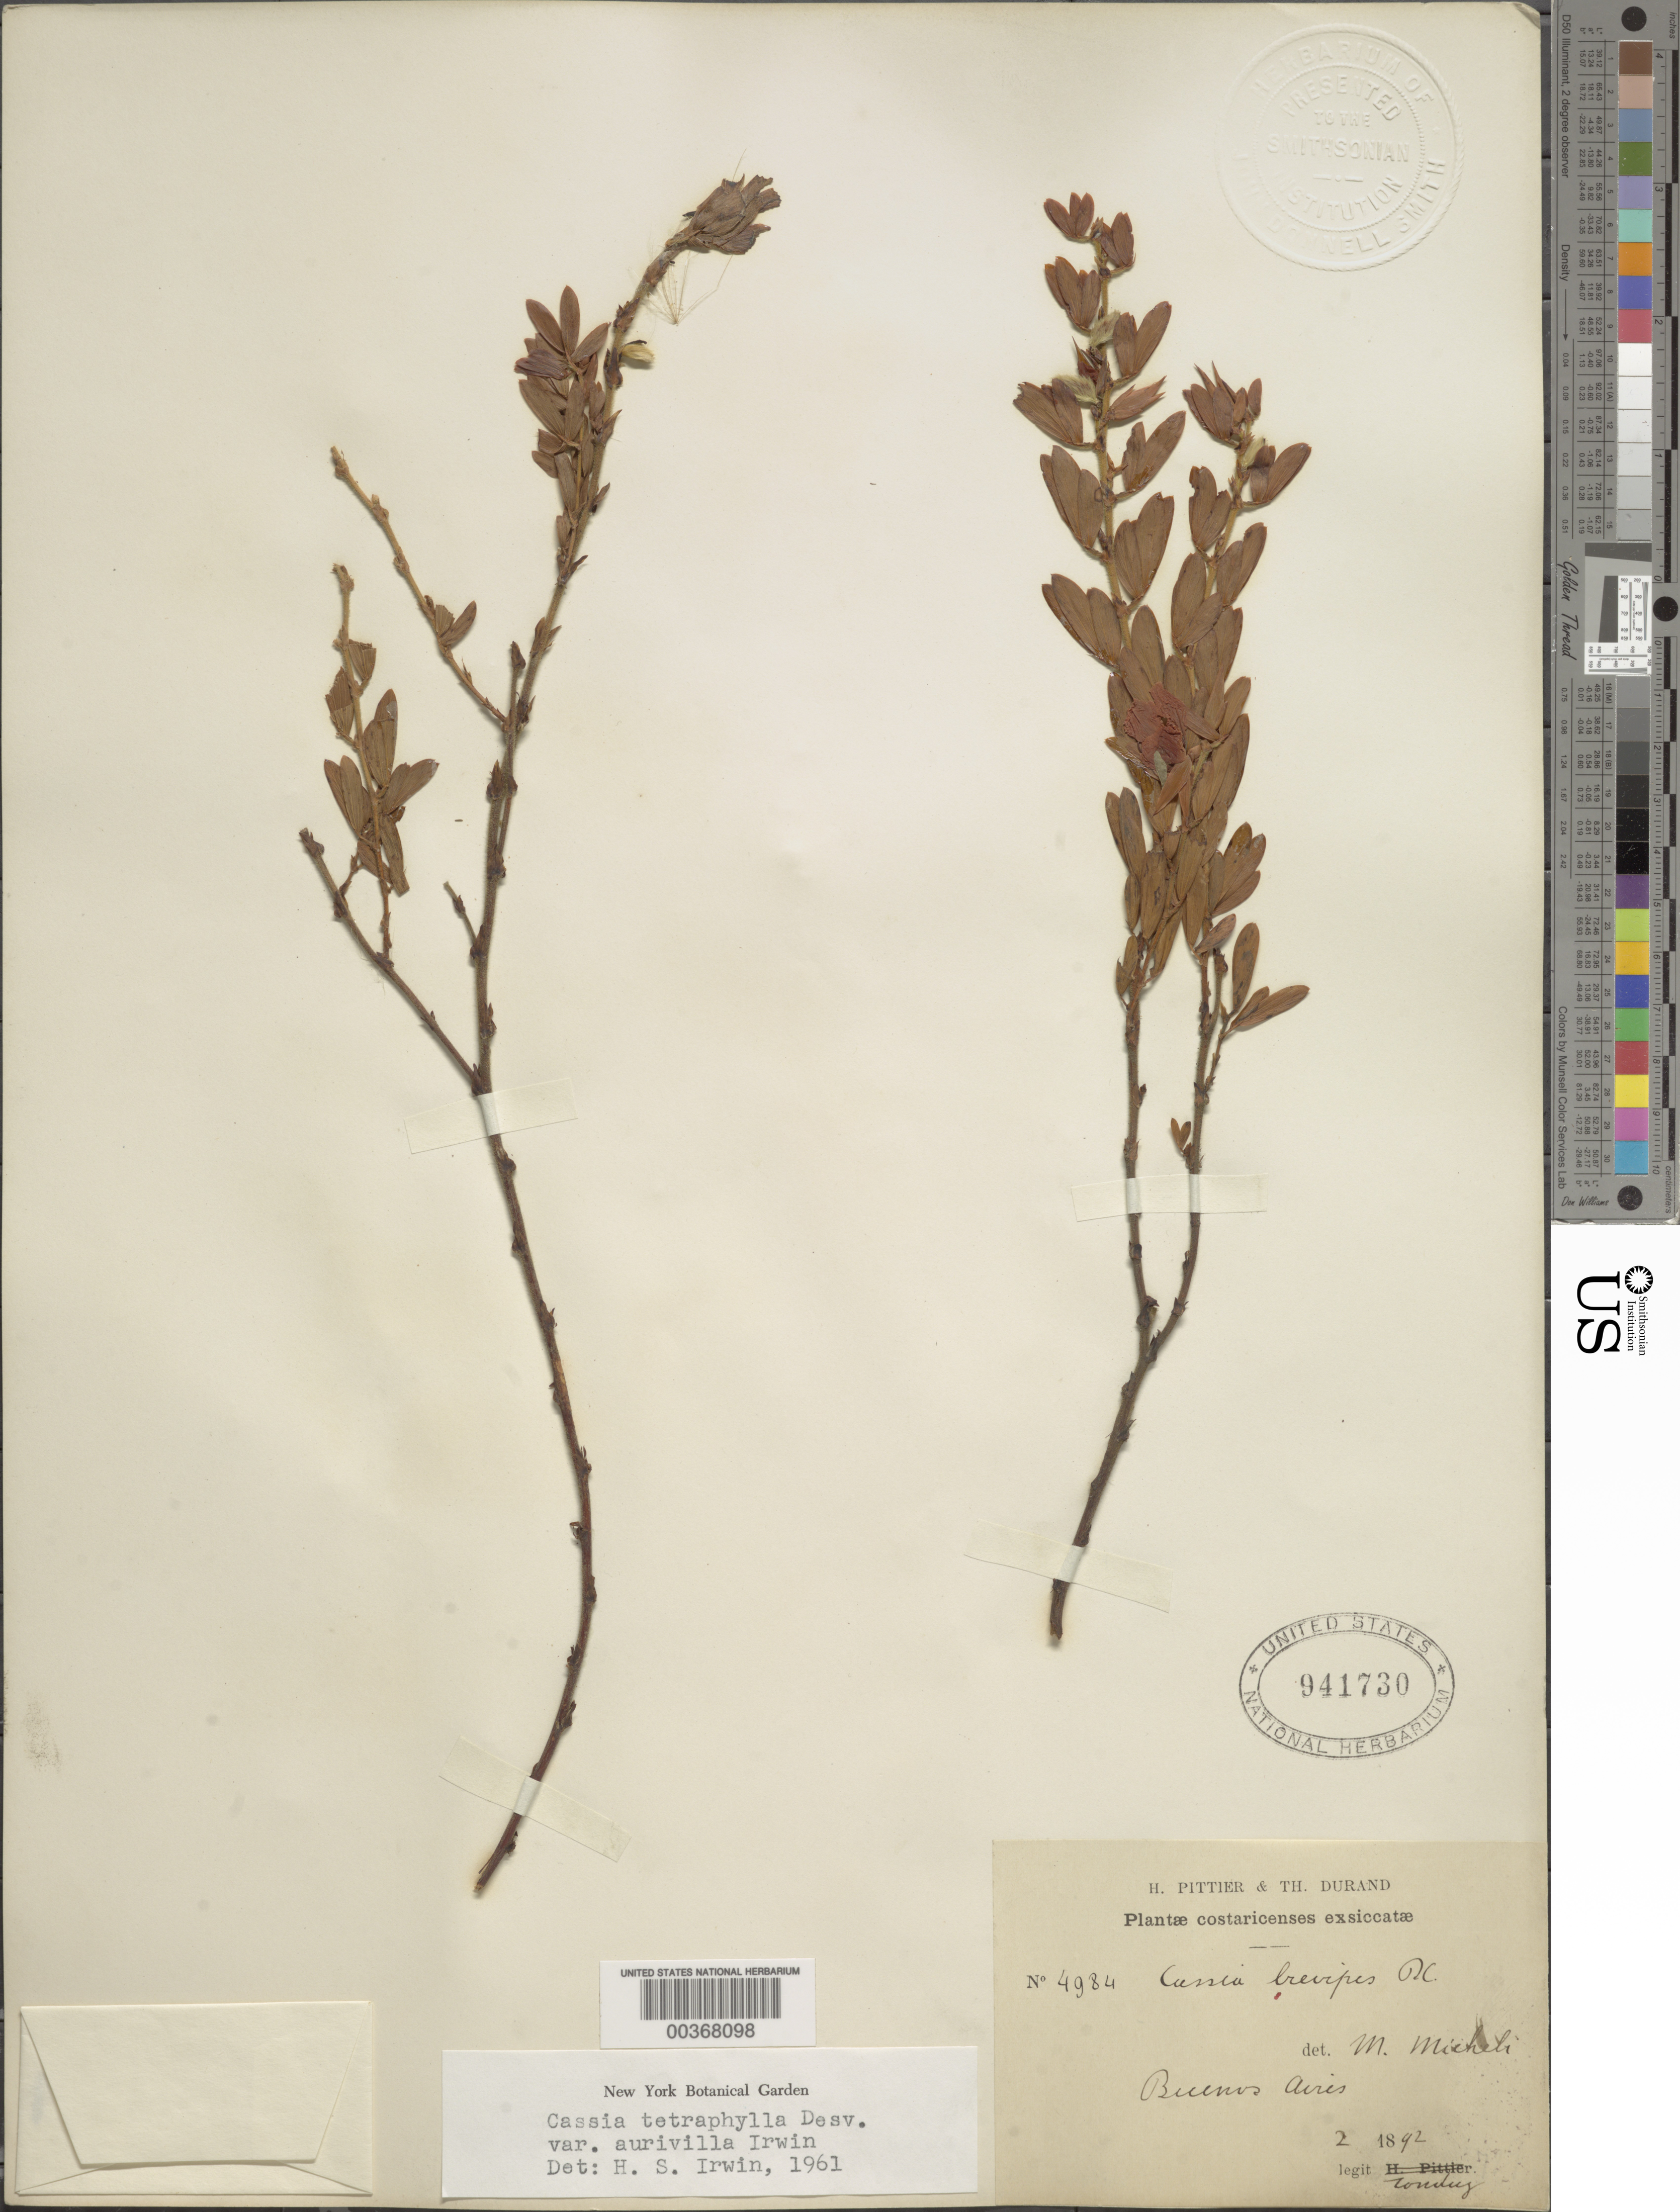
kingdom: Plantae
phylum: Tracheophyta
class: Magnoliopsida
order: Fabales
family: Fabaceae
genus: Chamaecrista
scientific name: Chamaecrista desvauxii var. brevipes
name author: (Benth.) H.S. Irwin & Barneby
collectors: A. Tonduz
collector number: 4984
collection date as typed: Feb 1892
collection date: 1892-02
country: Costa Rica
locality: Buenos Aires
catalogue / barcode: US 941730